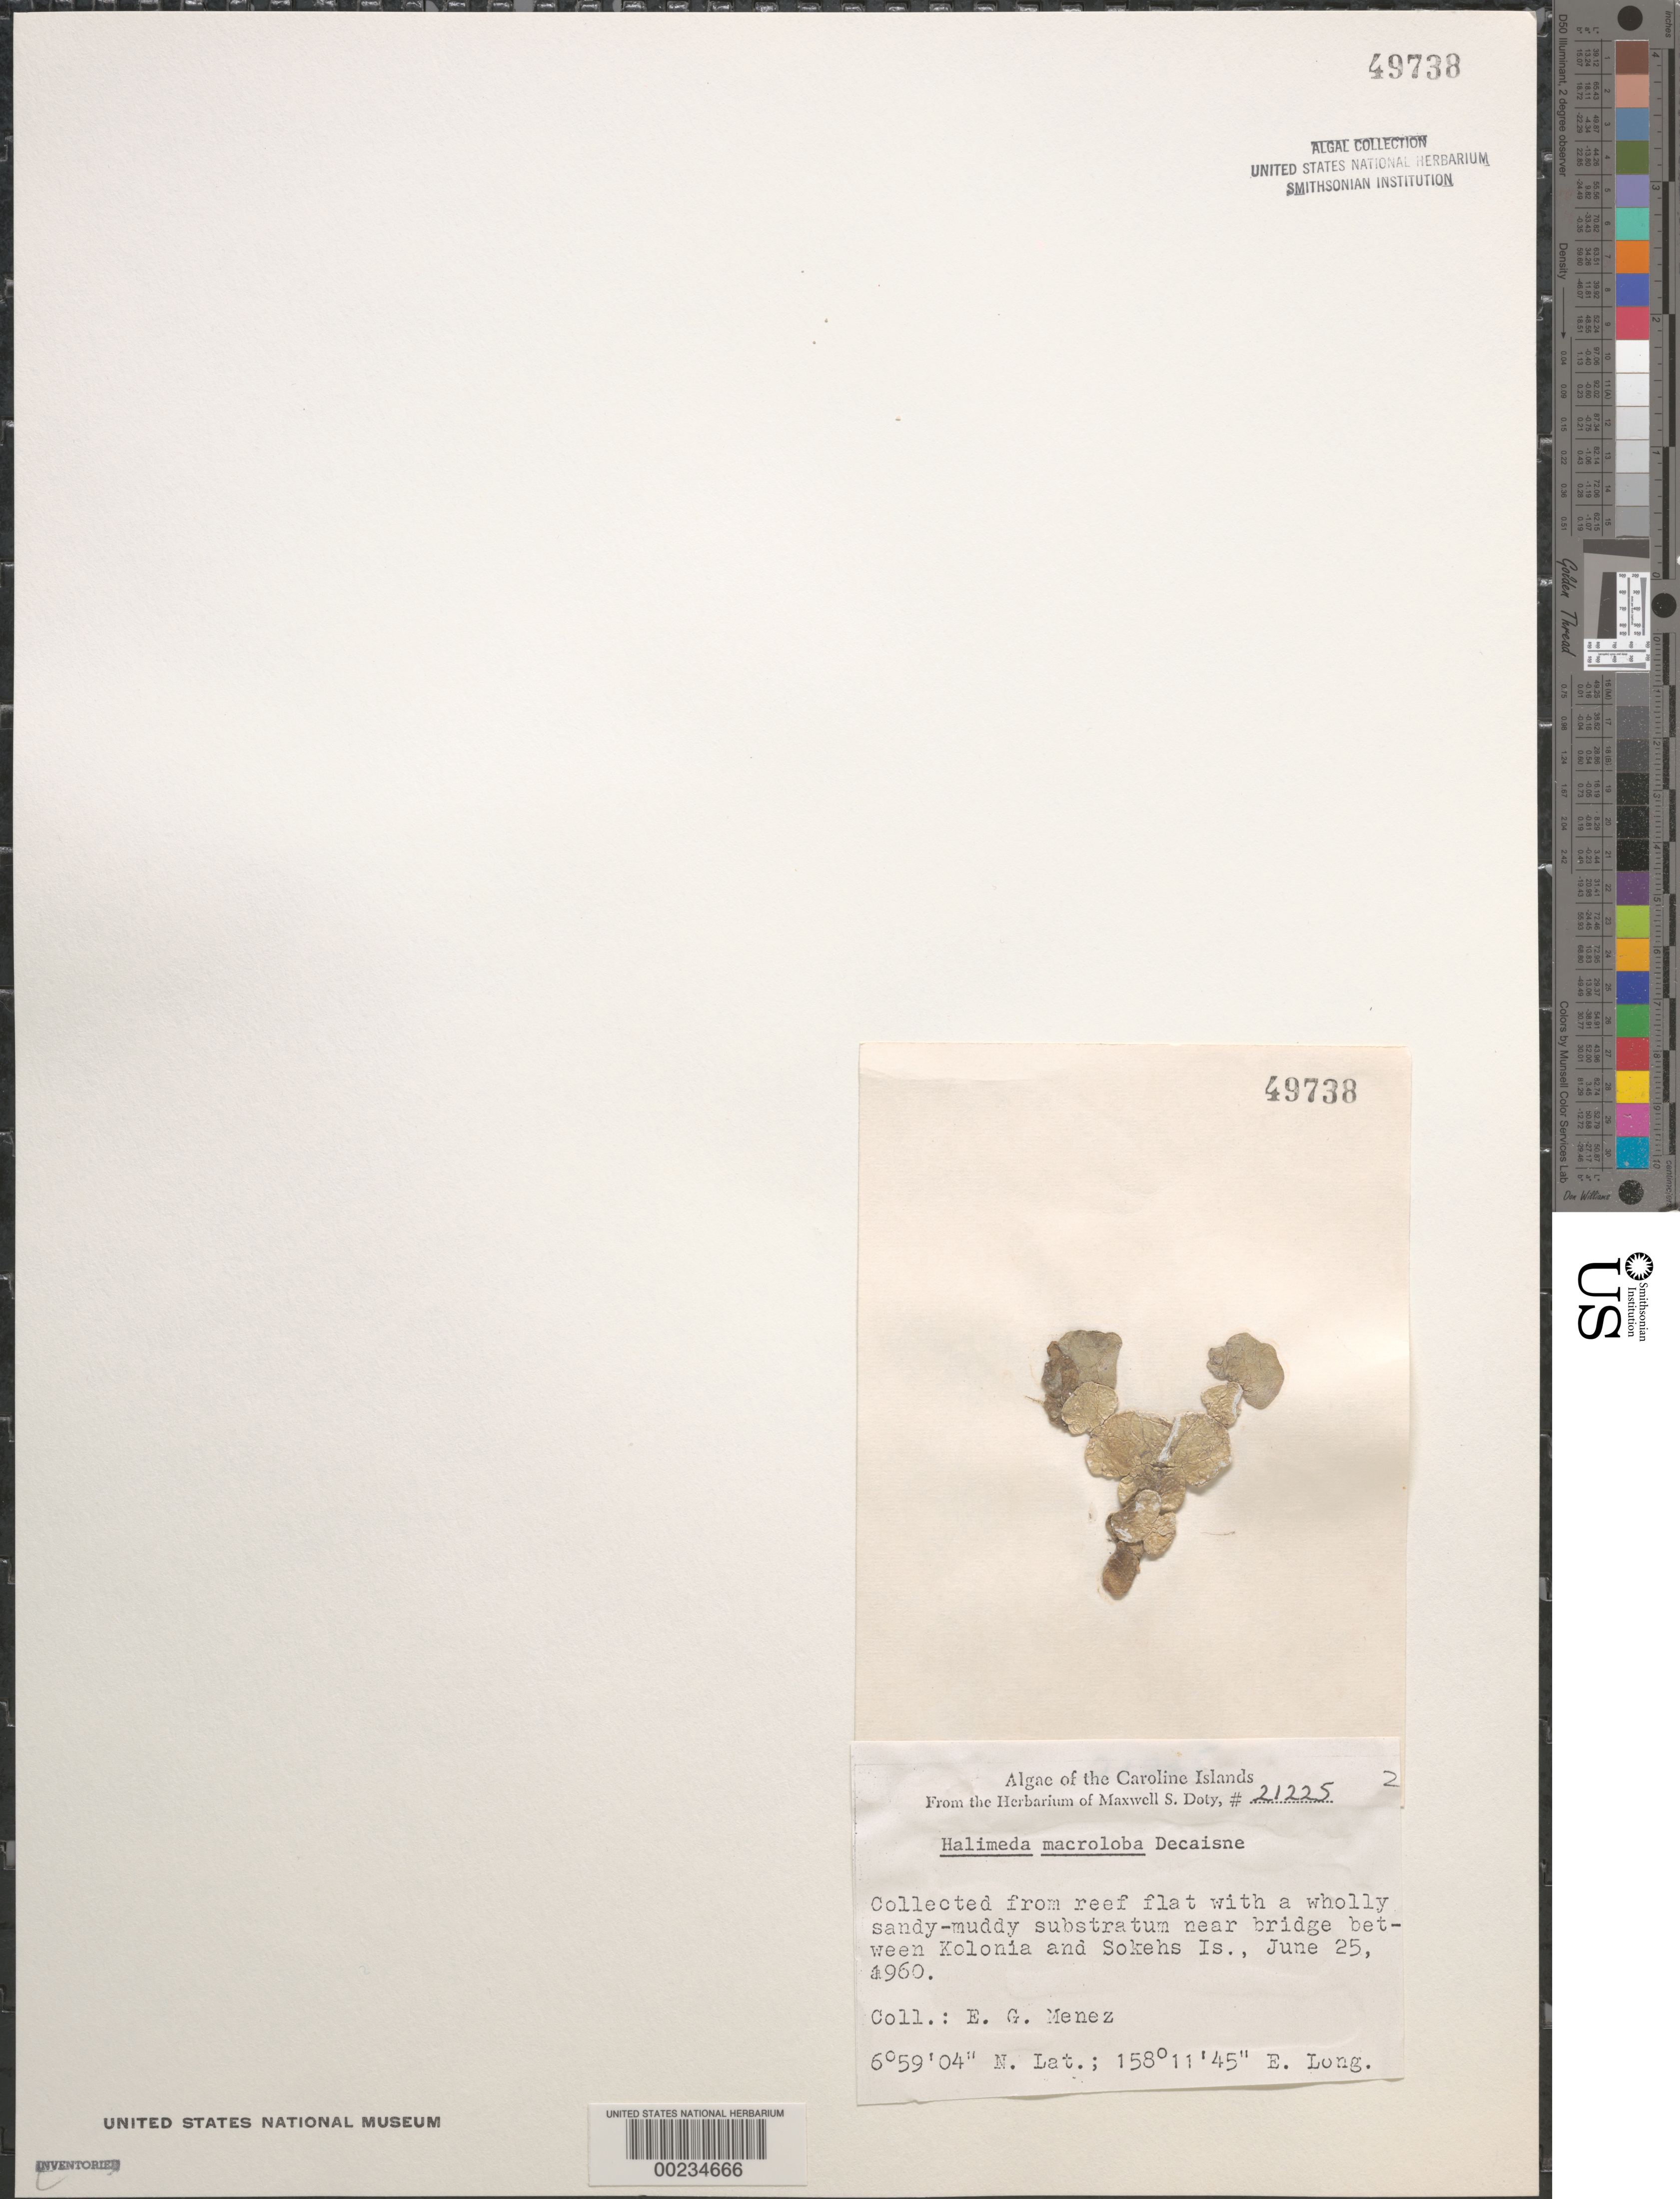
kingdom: Plantae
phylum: Chlorophyta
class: Ulvophyceae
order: Bryopsidales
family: Halimedaceae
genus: Halimeda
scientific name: Halimeda macroloba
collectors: Meñez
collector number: MSD 21225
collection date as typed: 25 Jun 1960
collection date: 1960-06-25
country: Micronesia, Federated States of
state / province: Pohnpei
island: Pohnpei [Ponape]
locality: Between Kolonia Islet and Sokehs Islet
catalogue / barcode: US 49738